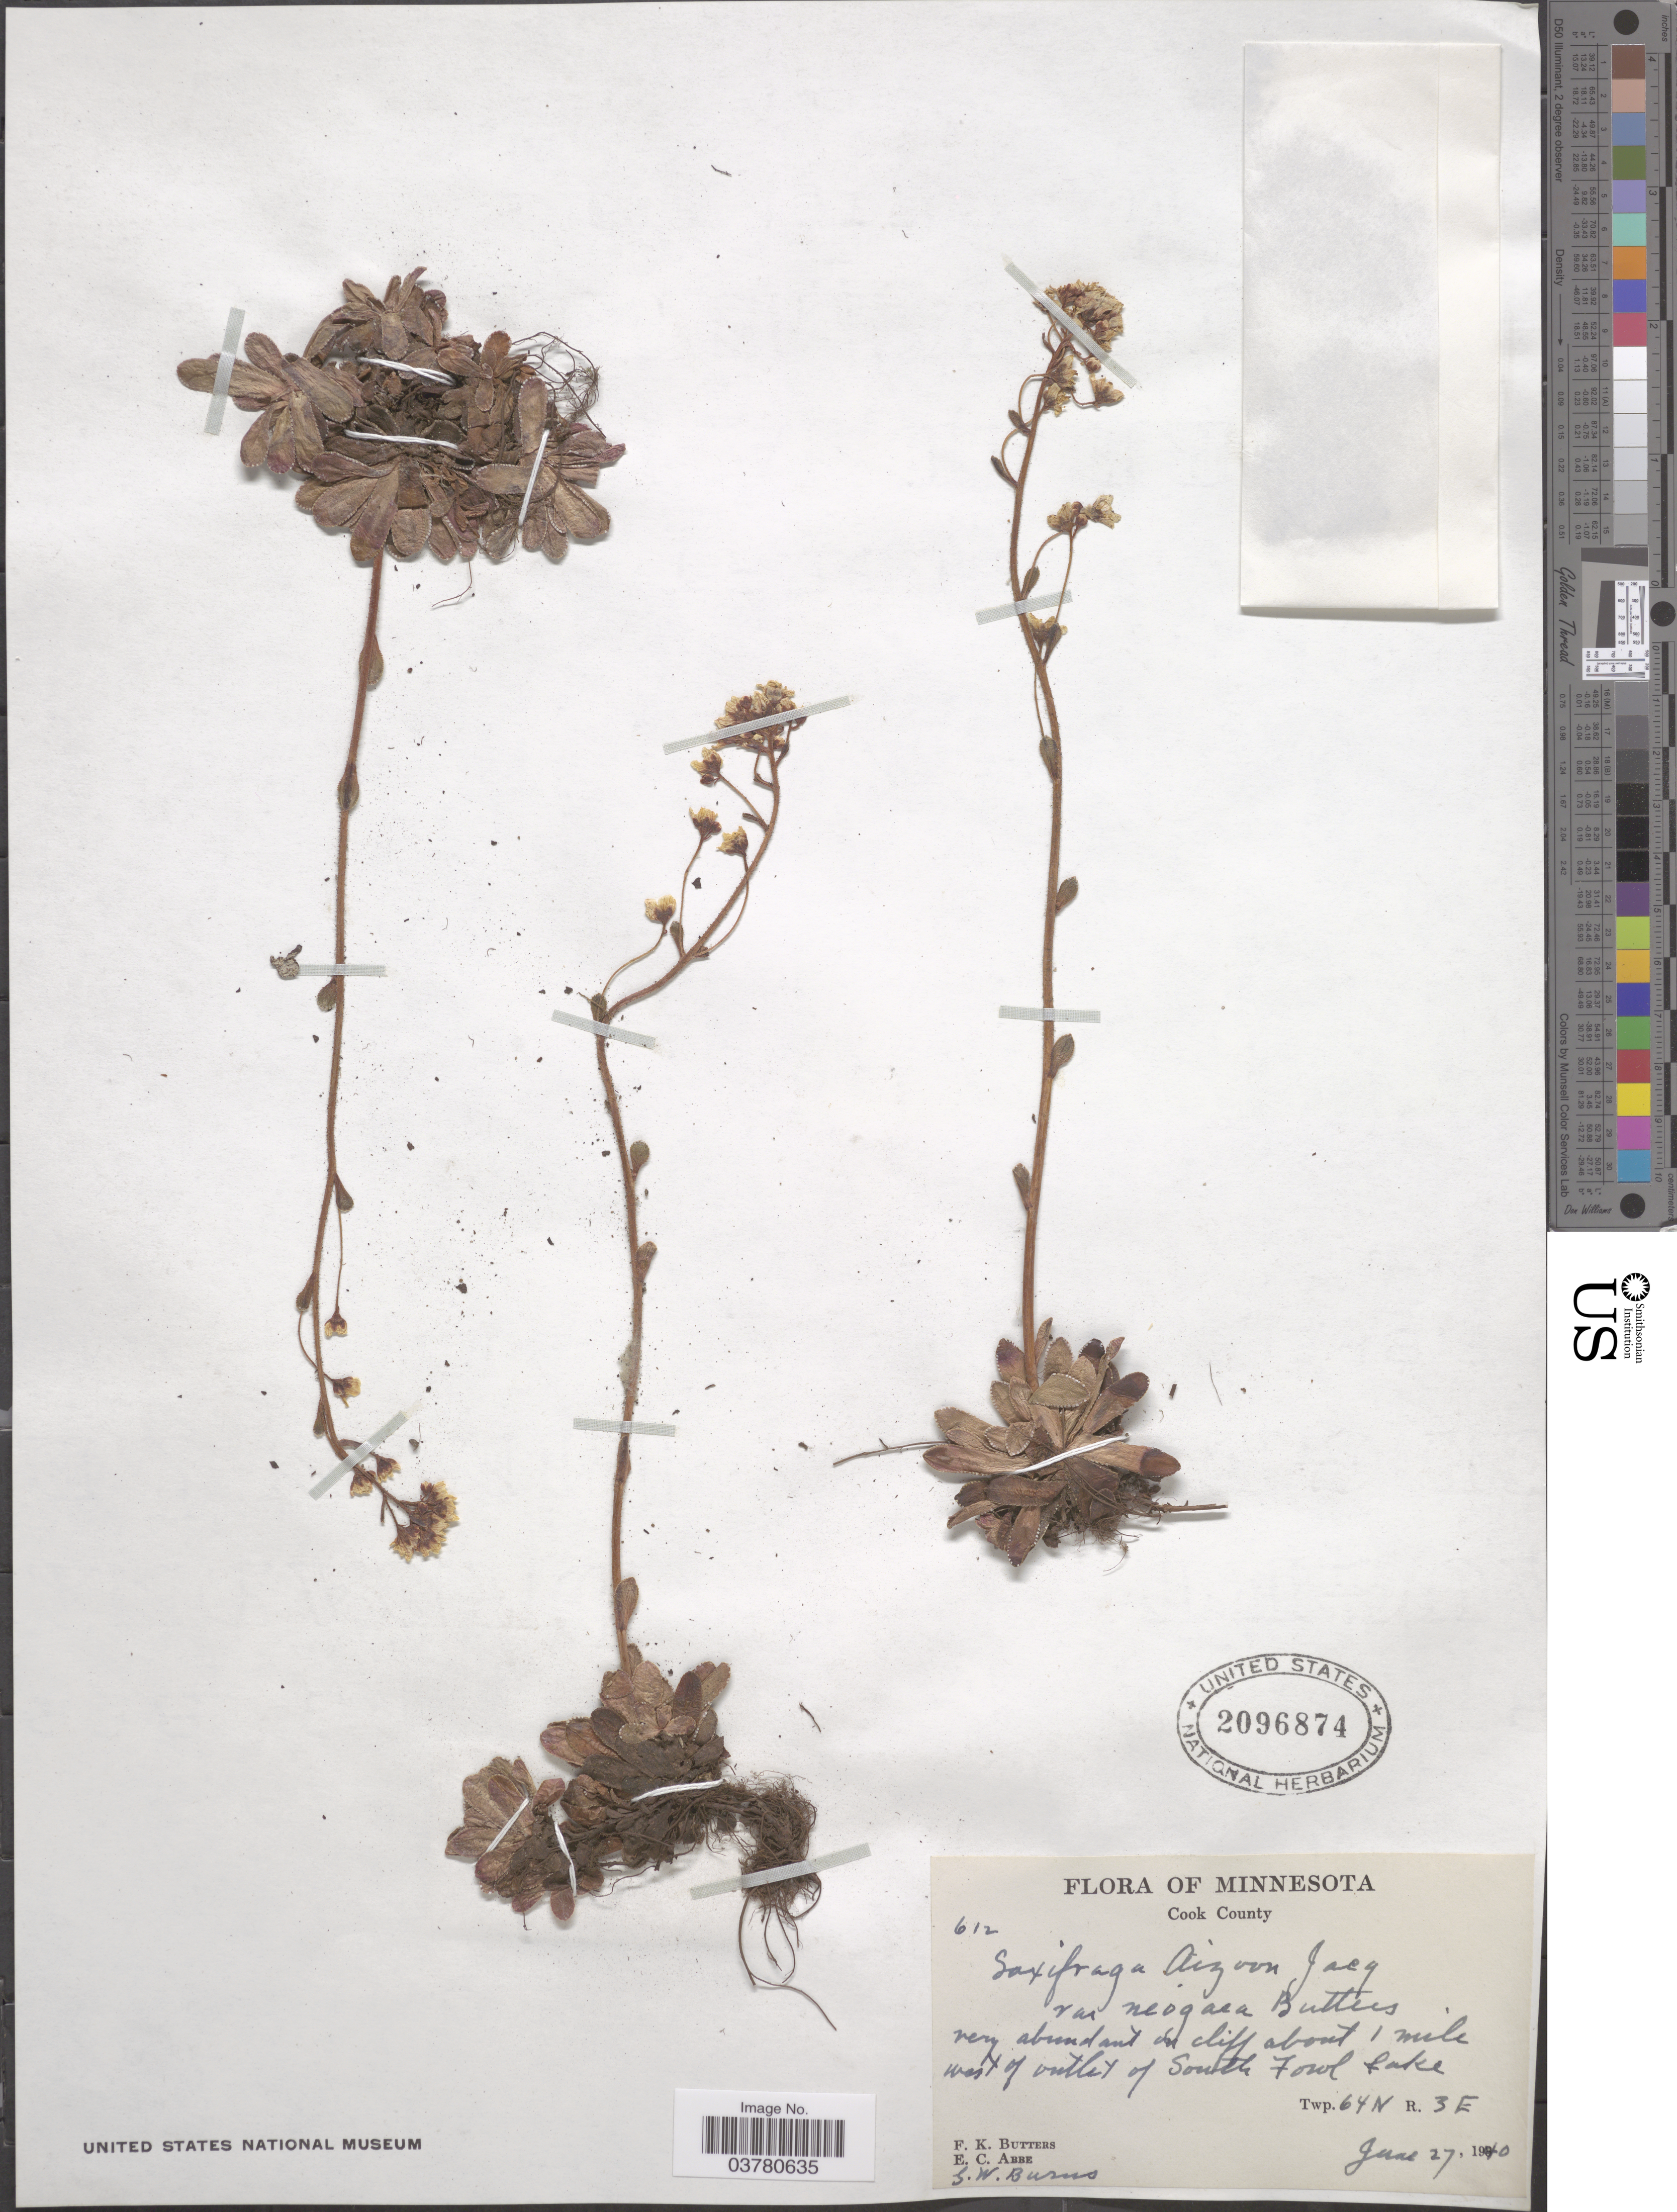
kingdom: Plantae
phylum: Tracheophyta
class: Magnoliopsida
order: Saxifragales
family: Saxifragaceae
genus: Saxifraga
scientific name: Saxifraga paniculata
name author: Mill.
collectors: F. K. Butters, E. C. Abbe & G. Burns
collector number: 612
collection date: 1940-06-27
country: United States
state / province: Minnesota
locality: Cook County. Very abundant on cliff about 1 mile west of outlet of South Fowl Lake. Twp. 64 N R. 3 E.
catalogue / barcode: US 2096874